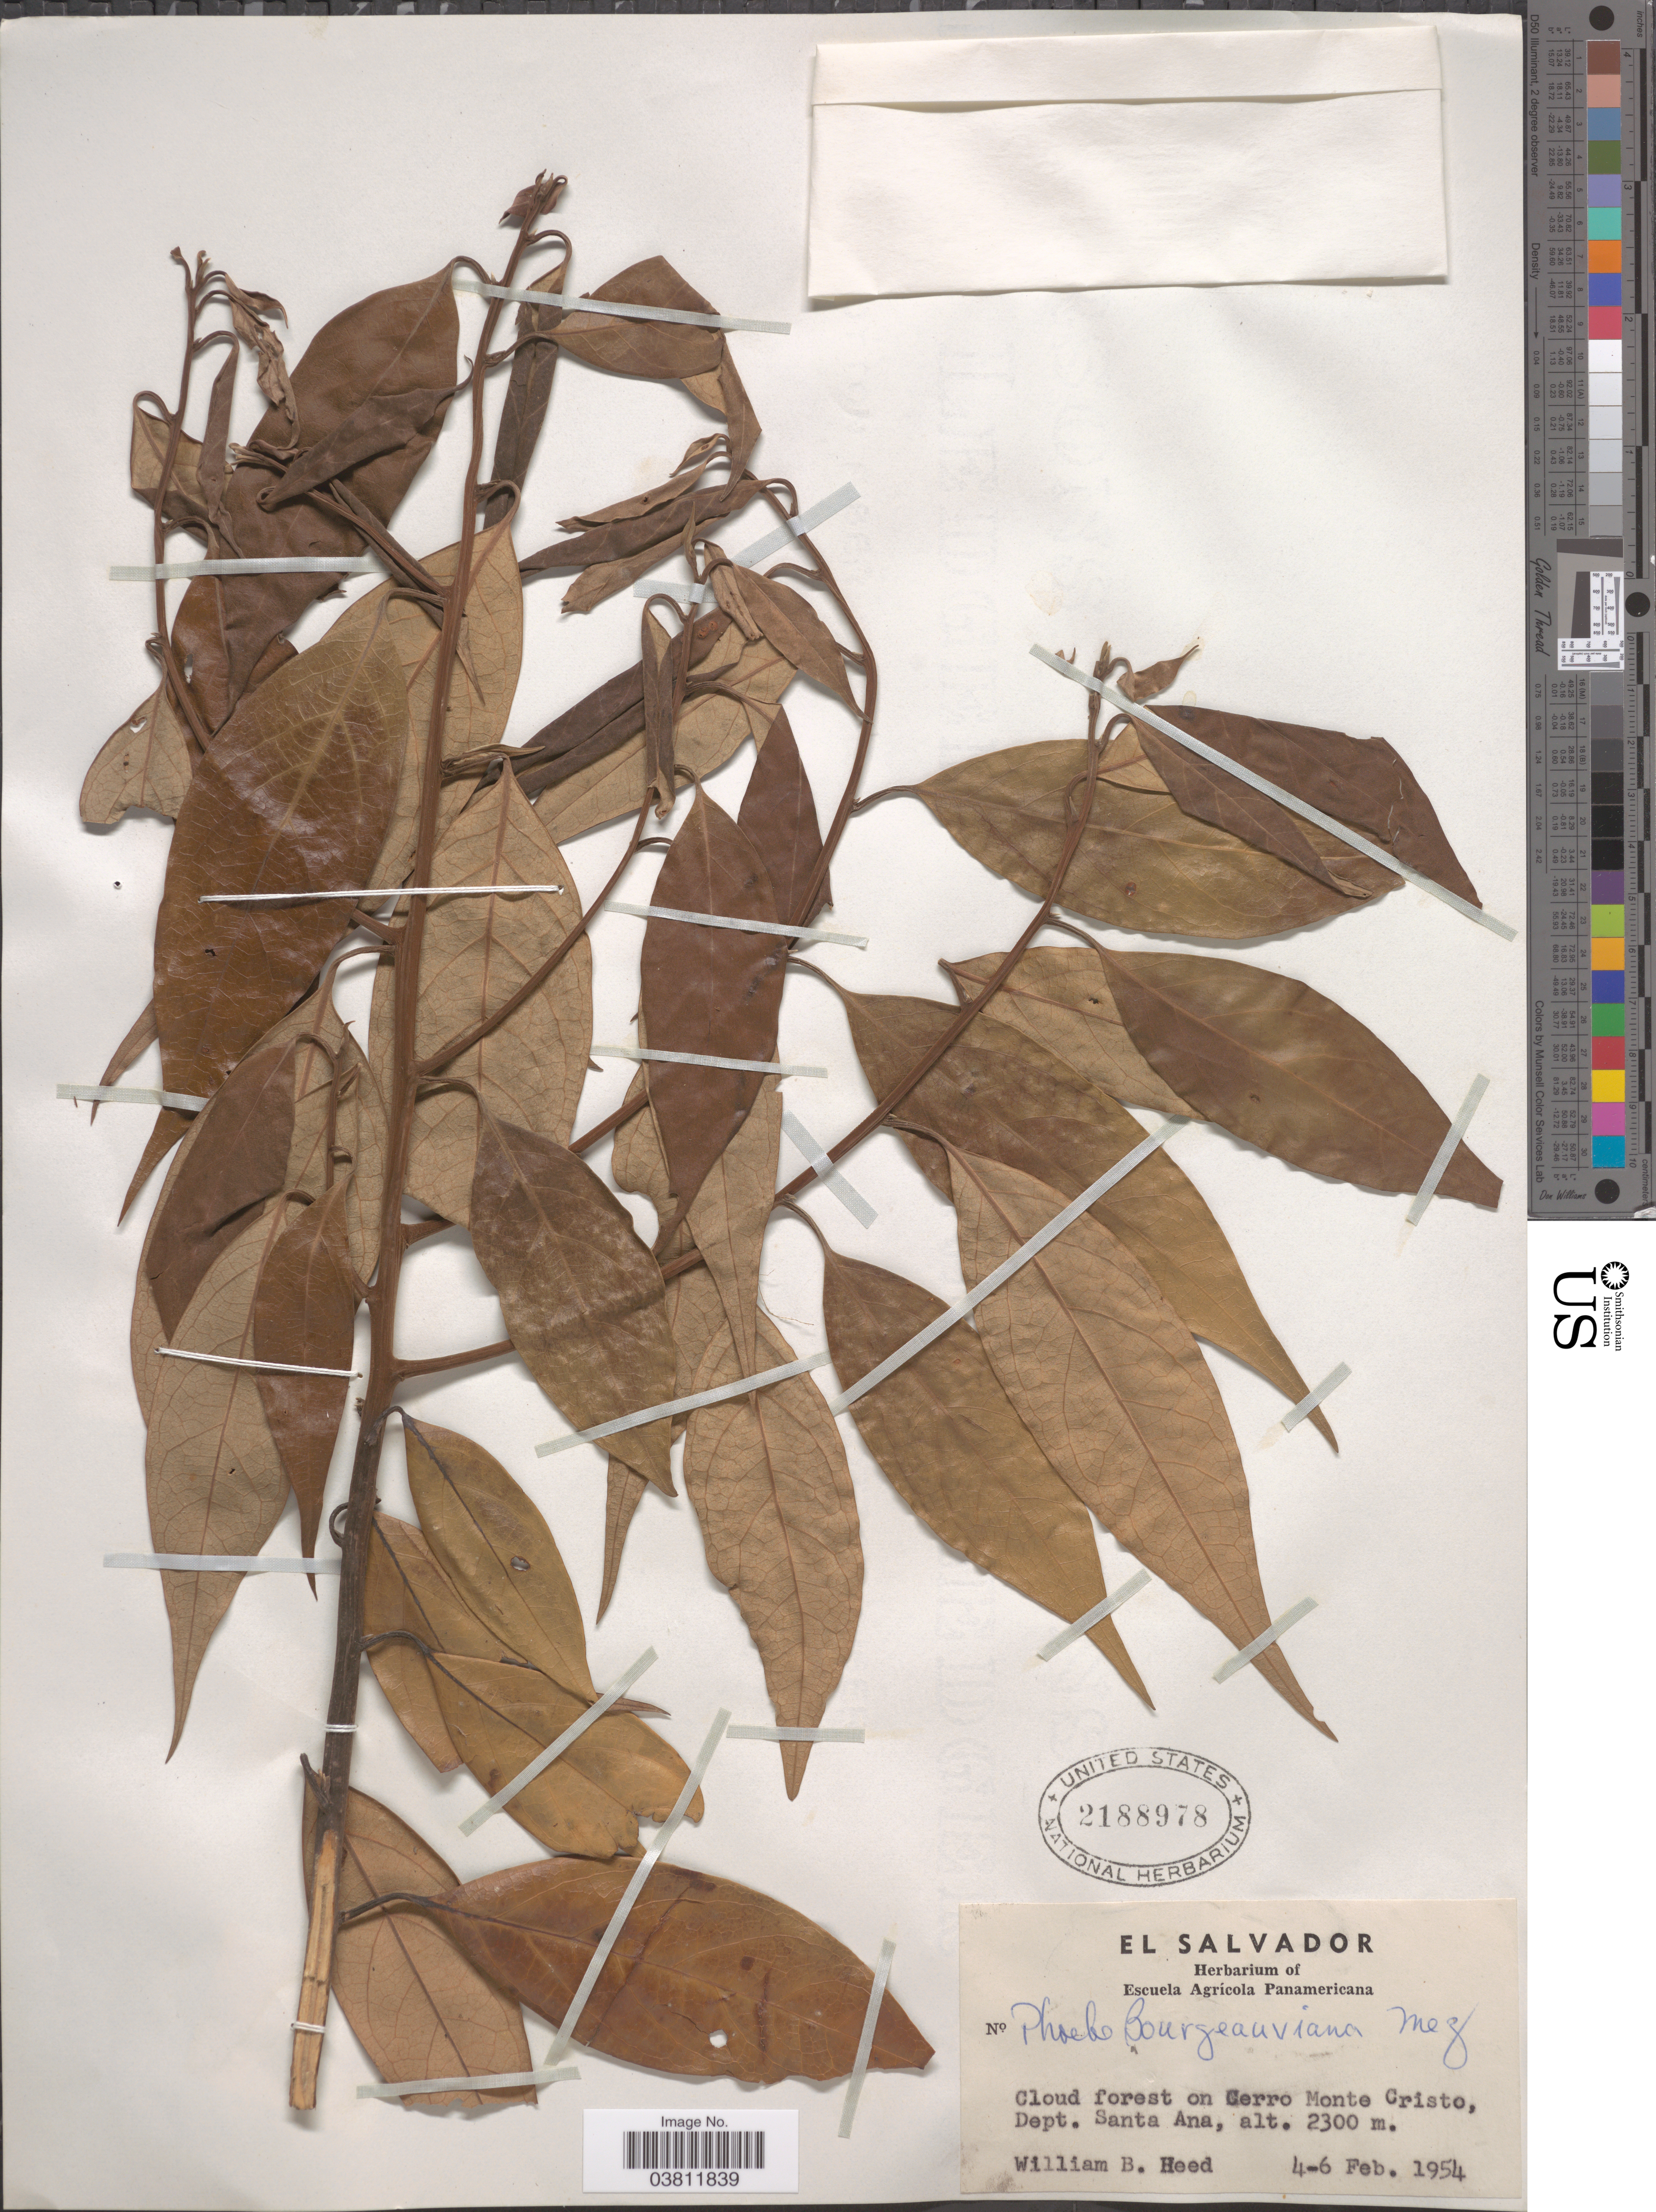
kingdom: Plantae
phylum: Tracheophyta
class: Magnoliopsida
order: Laurales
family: Lauraceae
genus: Phoebe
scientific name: Phoebe bourgeauviana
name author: Mez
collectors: W. Heed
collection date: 1954-02-04/1954-02-06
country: El Salvador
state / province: Santa Ana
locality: Cloud forest on Cerro Monte Cristo, Dept. Santa Ana.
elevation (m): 2300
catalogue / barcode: US 2188978